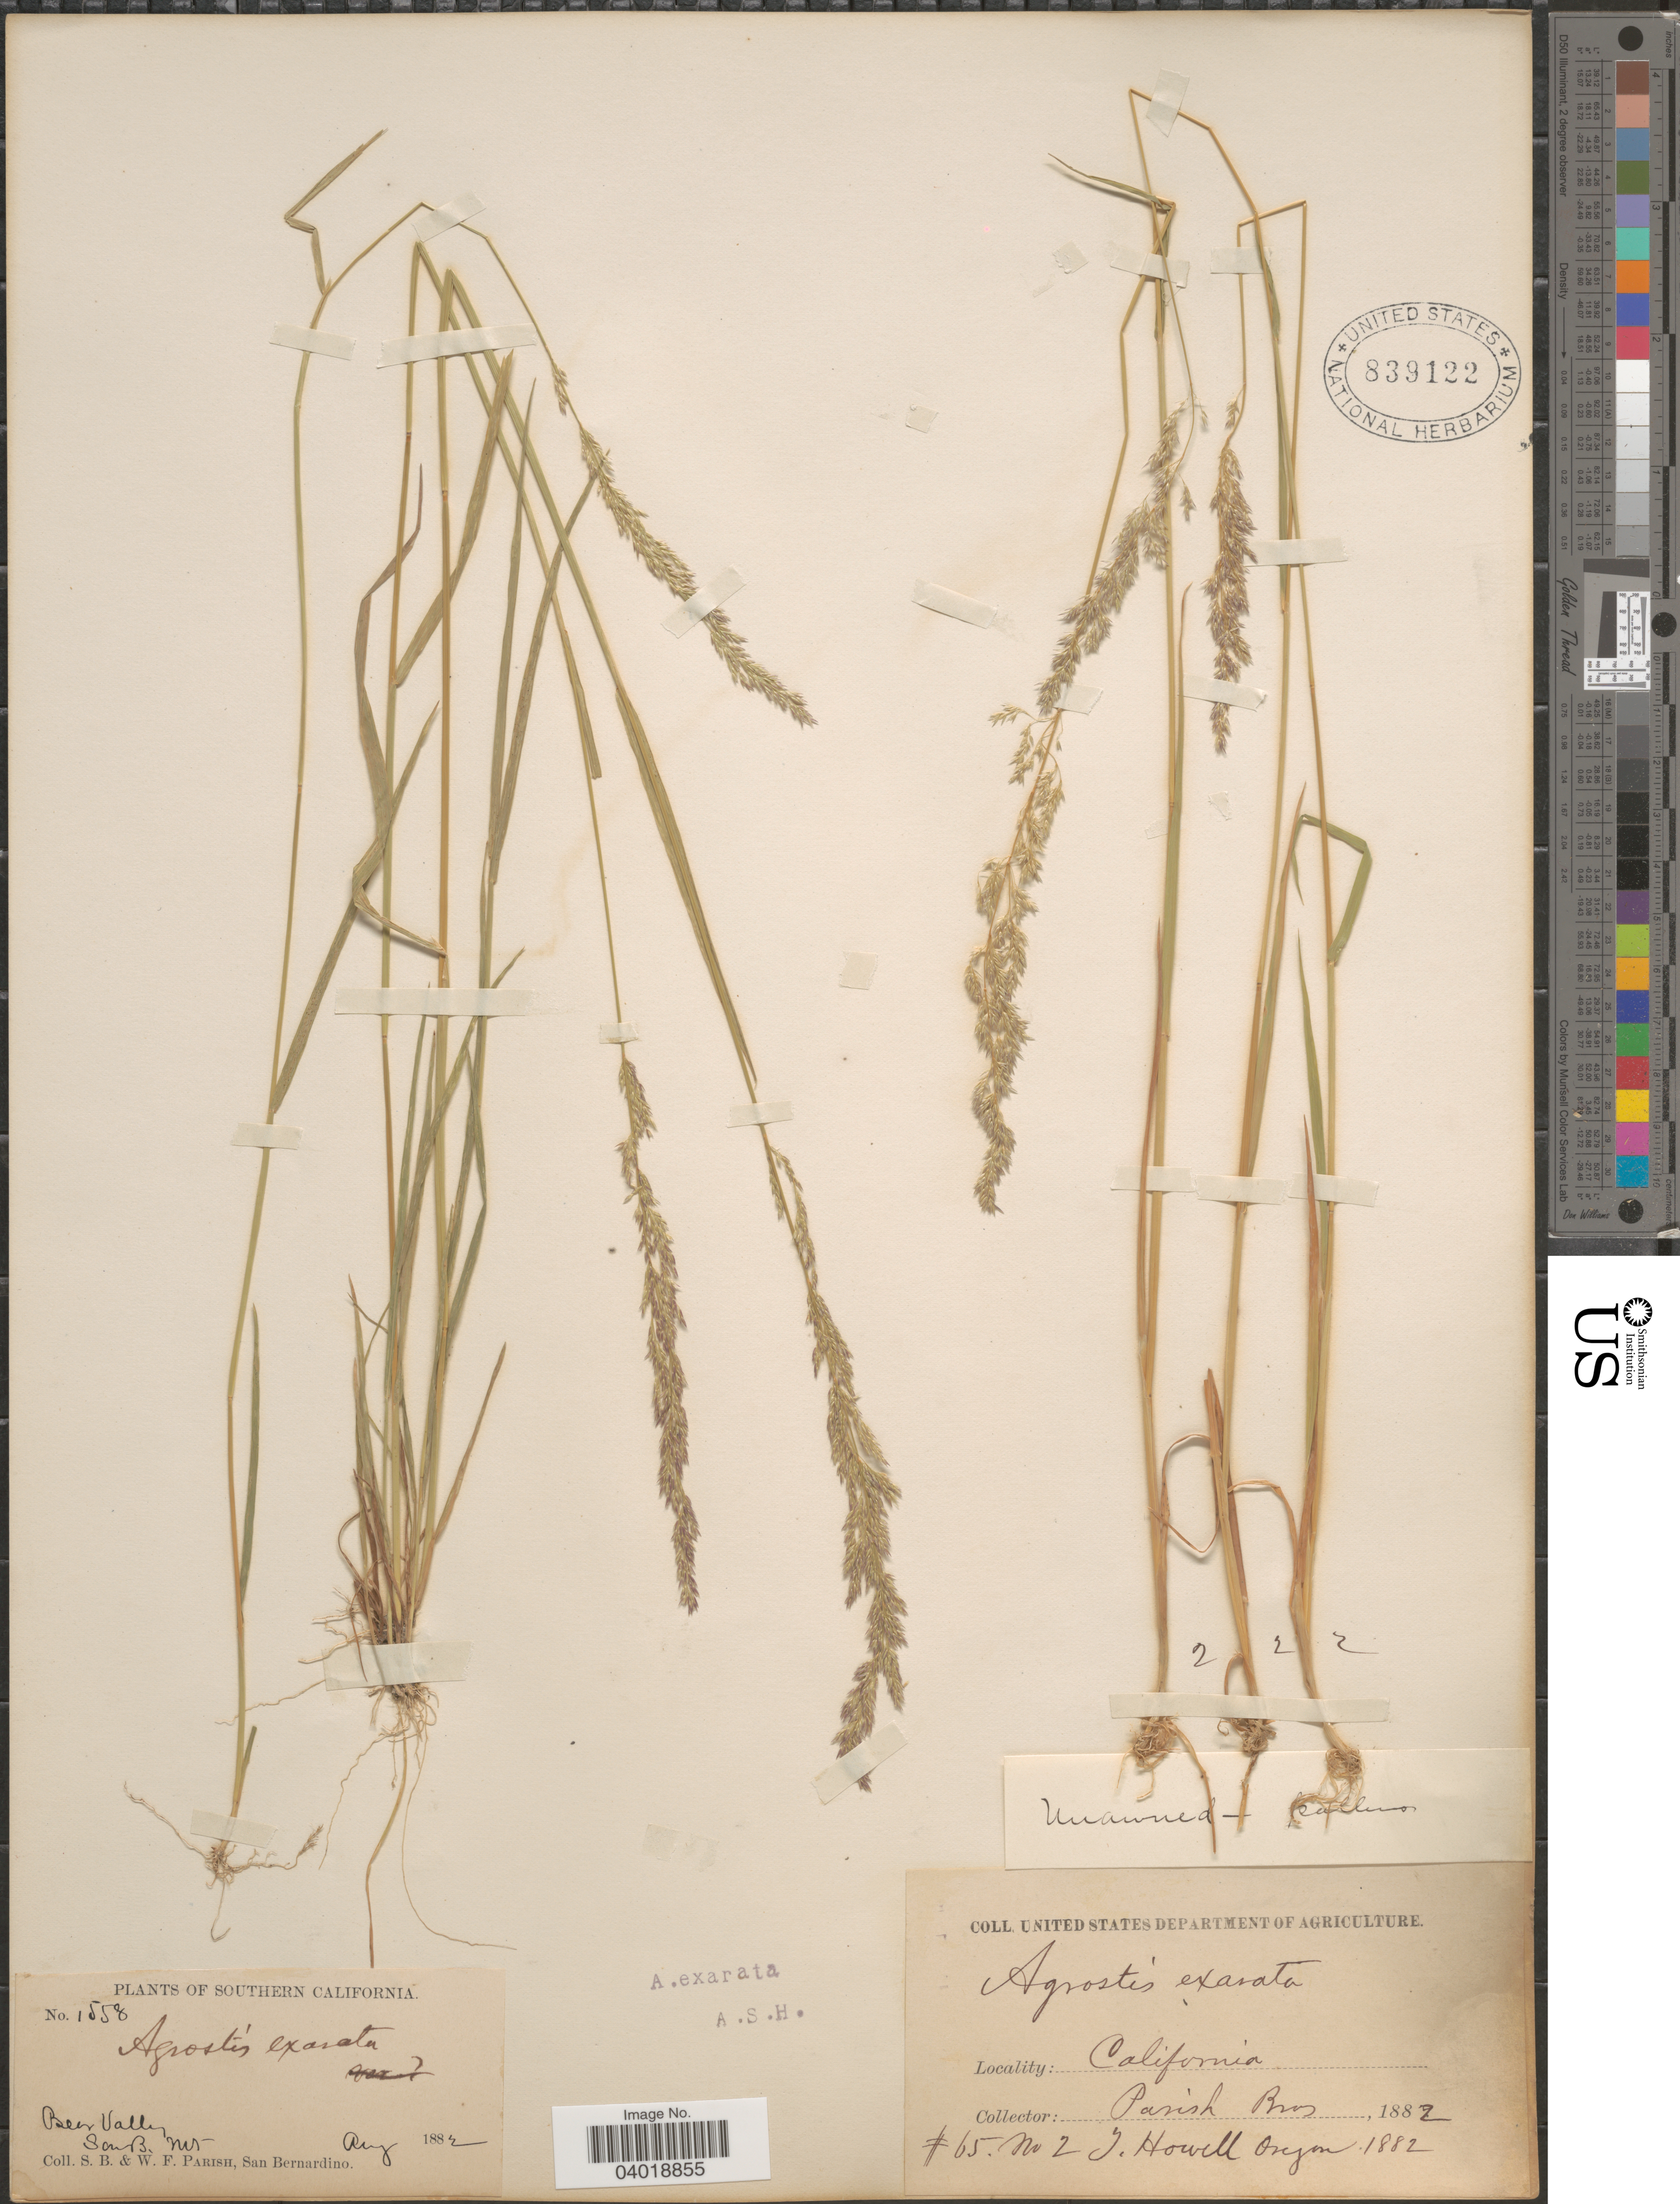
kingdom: Plantae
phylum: Tracheophyta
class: Liliopsida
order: Poales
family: Poaceae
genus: Agrostis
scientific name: Agrostis exarata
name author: Trin.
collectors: J. Howell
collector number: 65?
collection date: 1882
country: United States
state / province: California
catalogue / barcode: US 839122-2